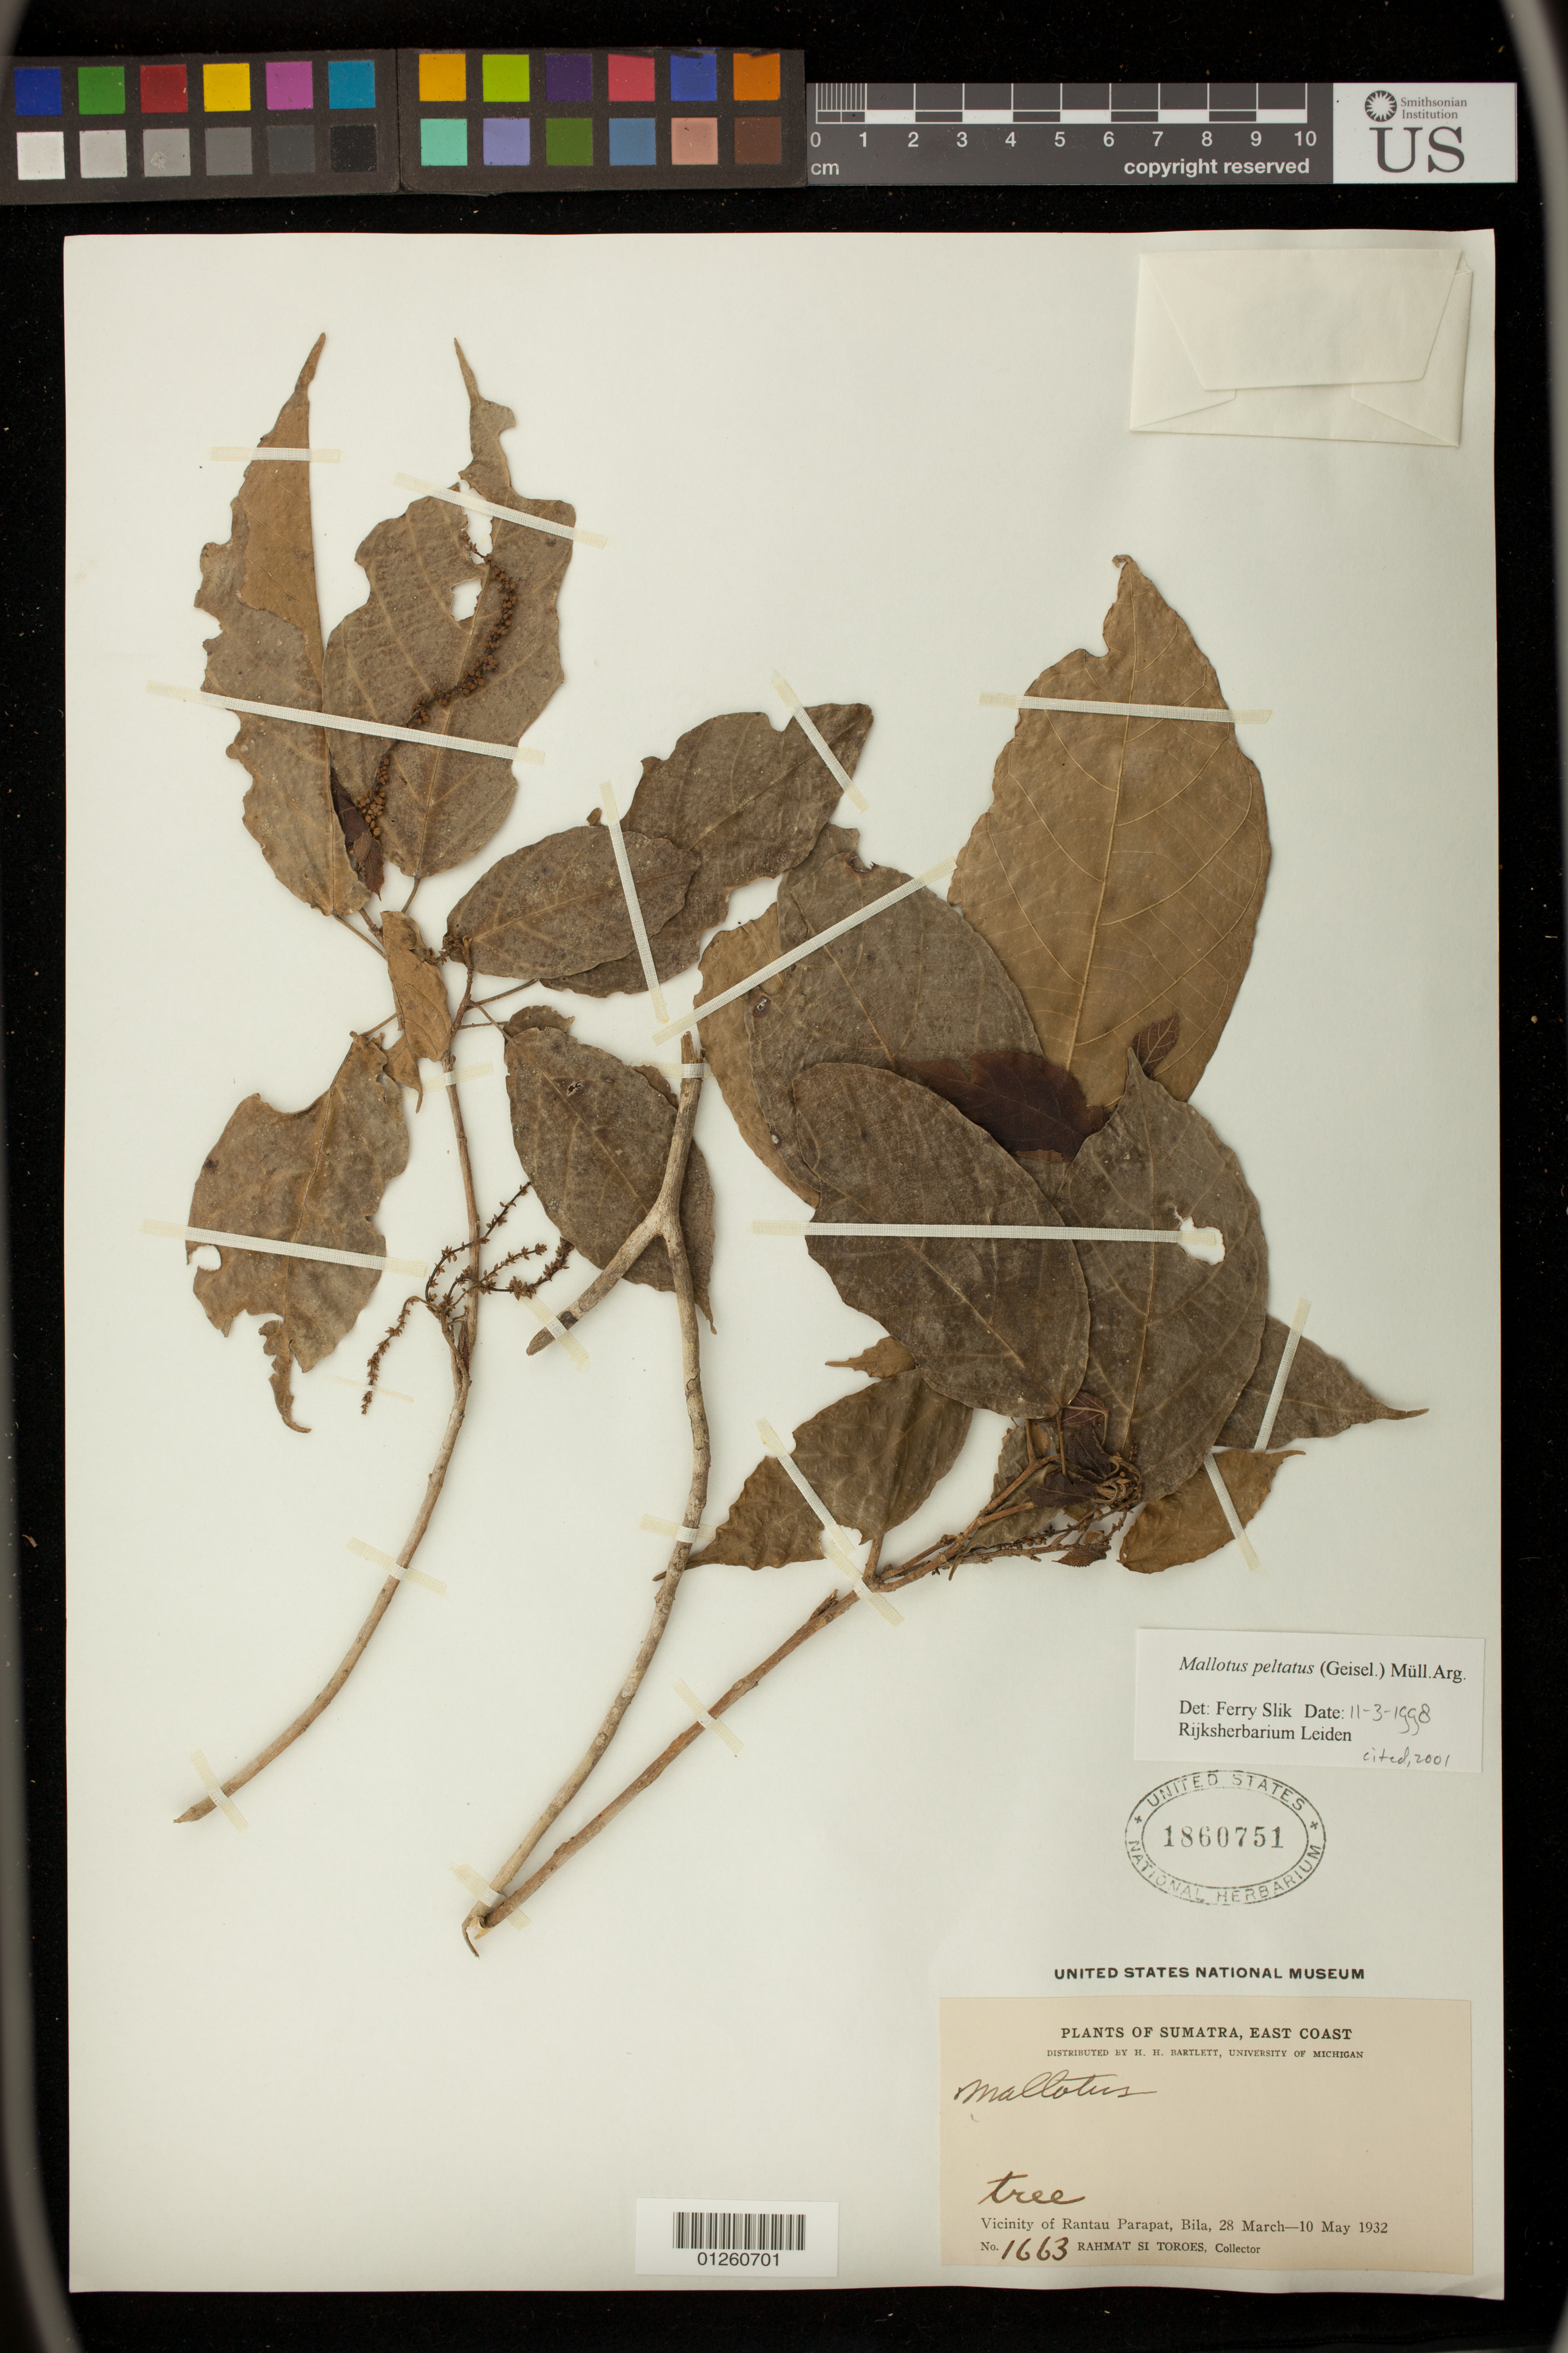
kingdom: Plantae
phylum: Tracheophyta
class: Magnoliopsida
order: Malpighiales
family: Euphorbiaceae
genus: Mallotus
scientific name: Mallotus peltatus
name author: (Geiseler) Müll. Arg.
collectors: Rahmat Si Boeea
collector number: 1663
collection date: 1932-03-28/1932-05-10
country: Indonesia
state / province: Sumatra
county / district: Sumatera Utara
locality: Vicinity of Rantau Parapat, Bila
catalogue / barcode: US 1860751